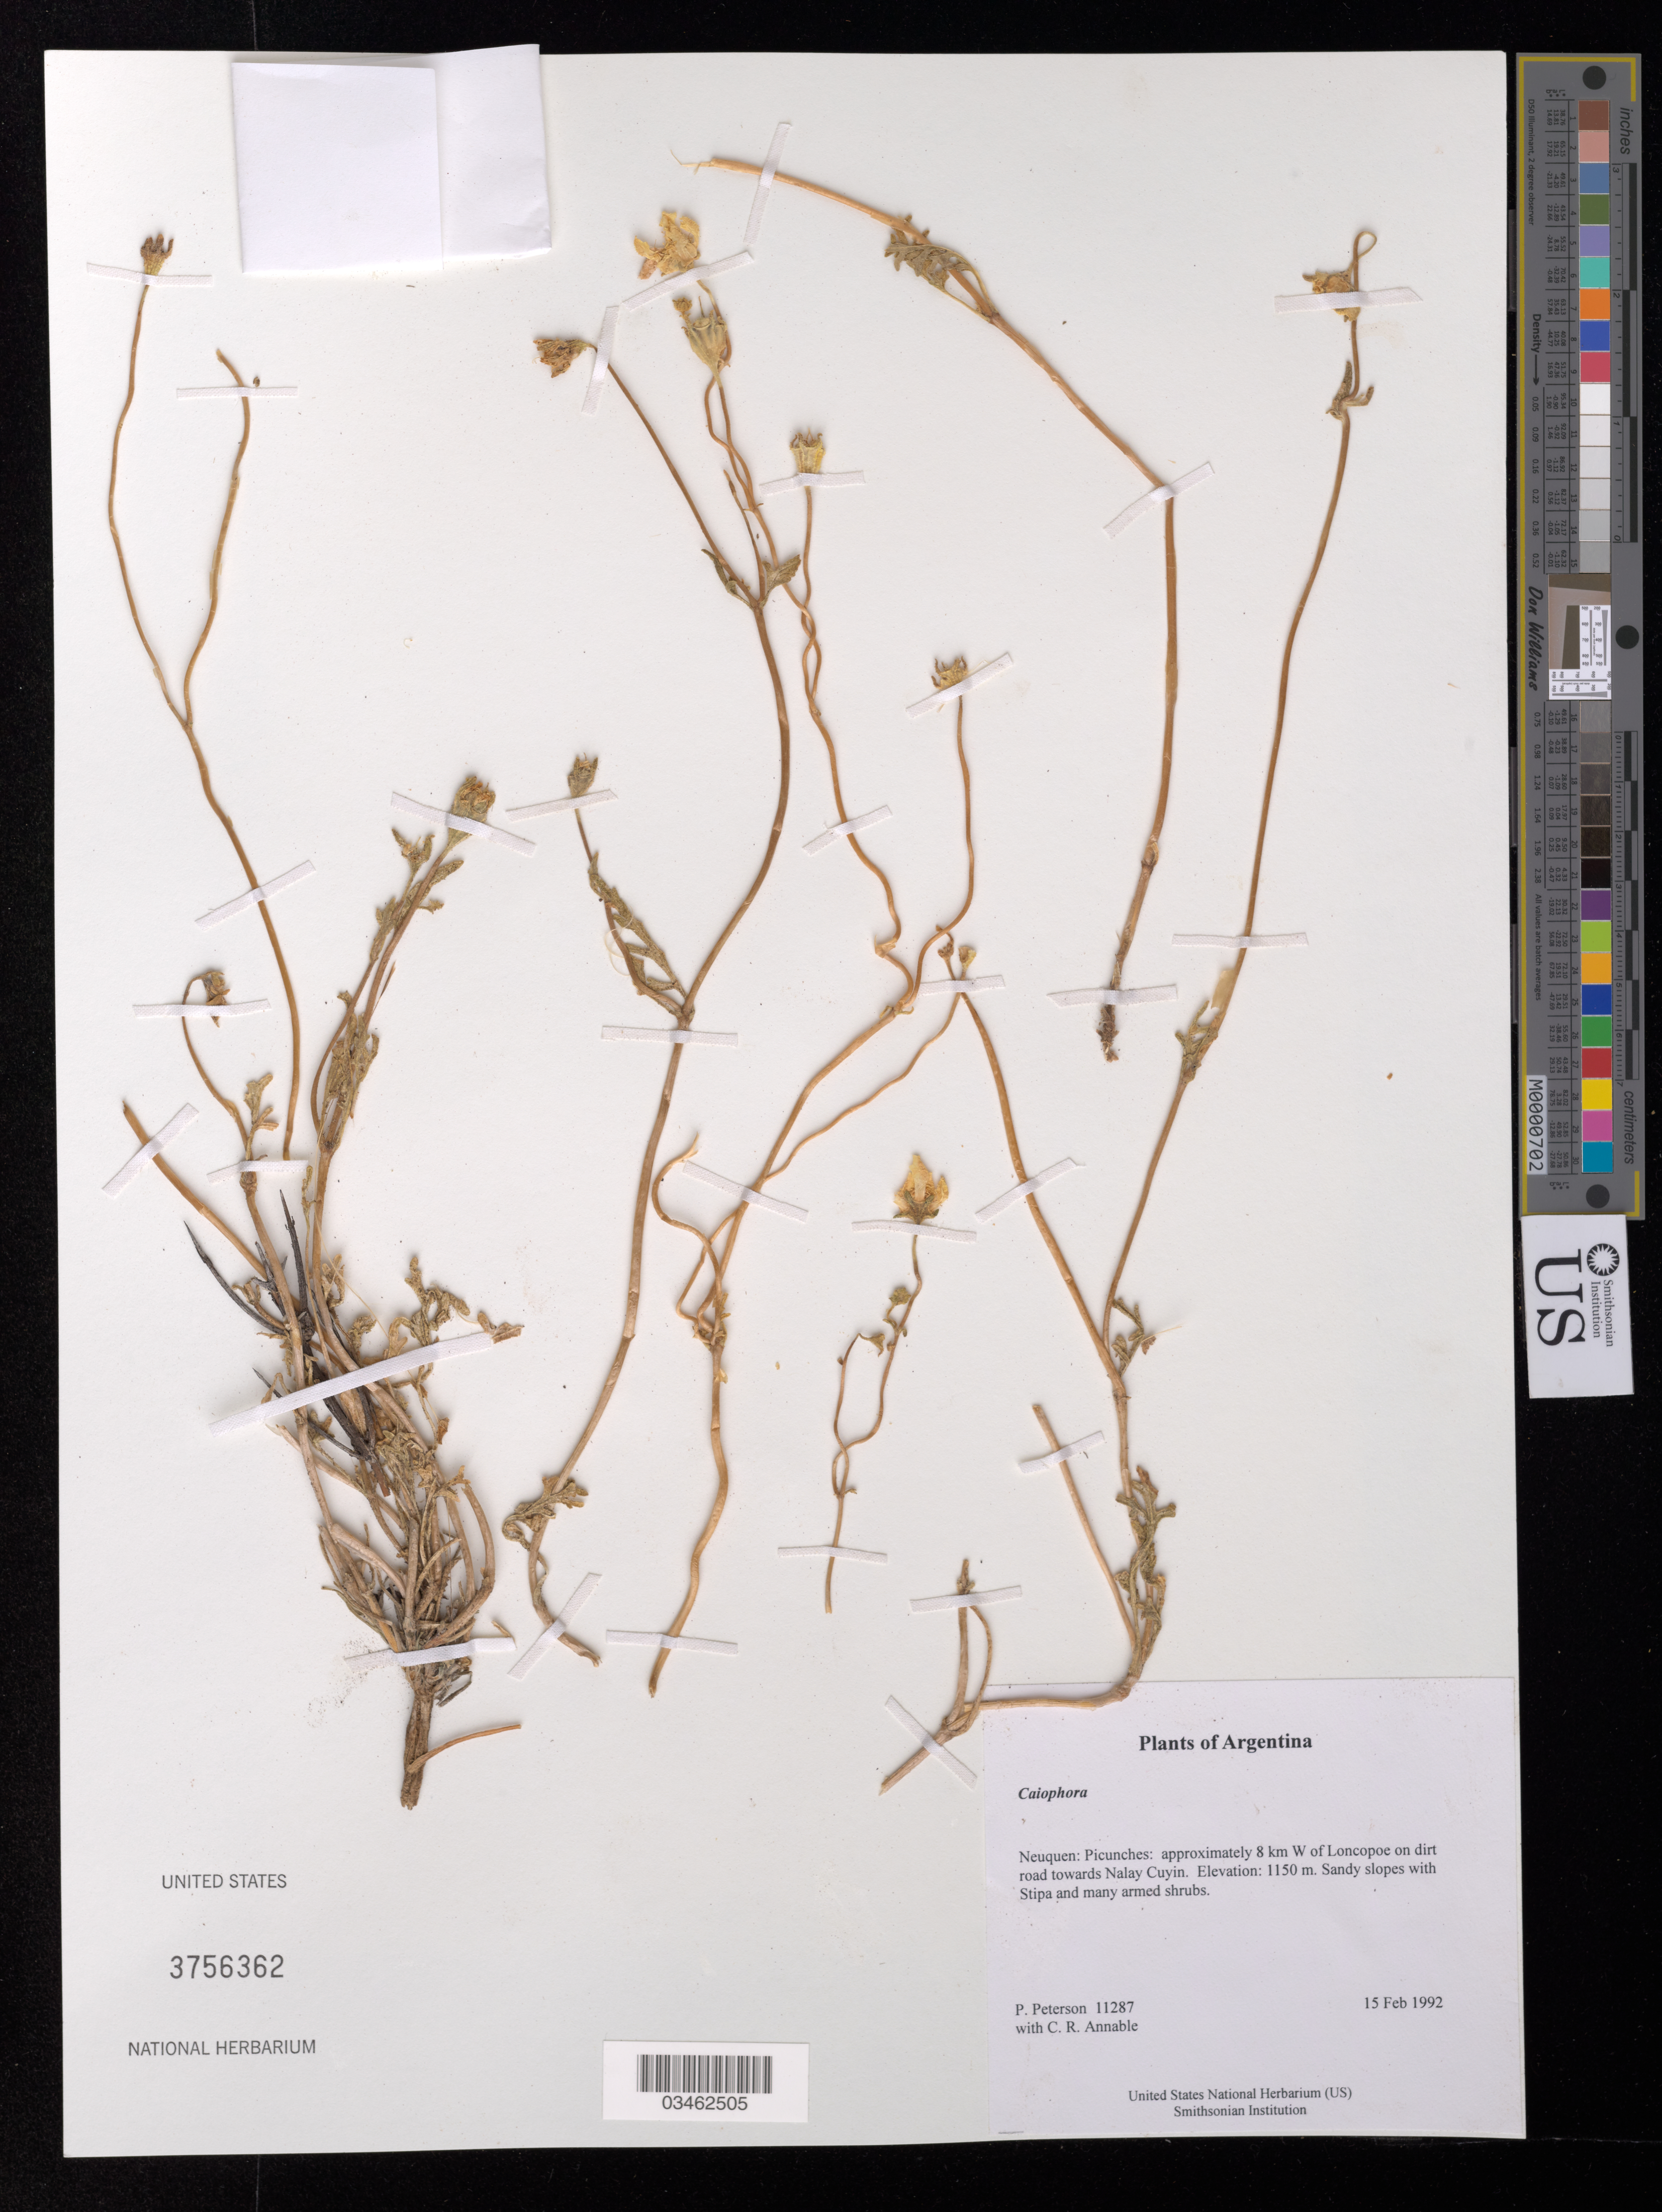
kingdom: Plantae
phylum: Tracheophyta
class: Magnoliopsida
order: Cornales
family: Loasaceae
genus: Caiophora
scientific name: Caiophora sp.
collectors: P. M. Peterson & C. R. Annable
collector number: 11287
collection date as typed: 15 Feb 1992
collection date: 1992-02-15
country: Argentina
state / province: Neuquen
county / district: Picunches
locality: approximately 8 km W of Loncopoe on dirt road towards Nalay Cuyin.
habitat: Sandy slopes with Stipa and many armed shrubs.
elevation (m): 1150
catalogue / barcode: US 3756362